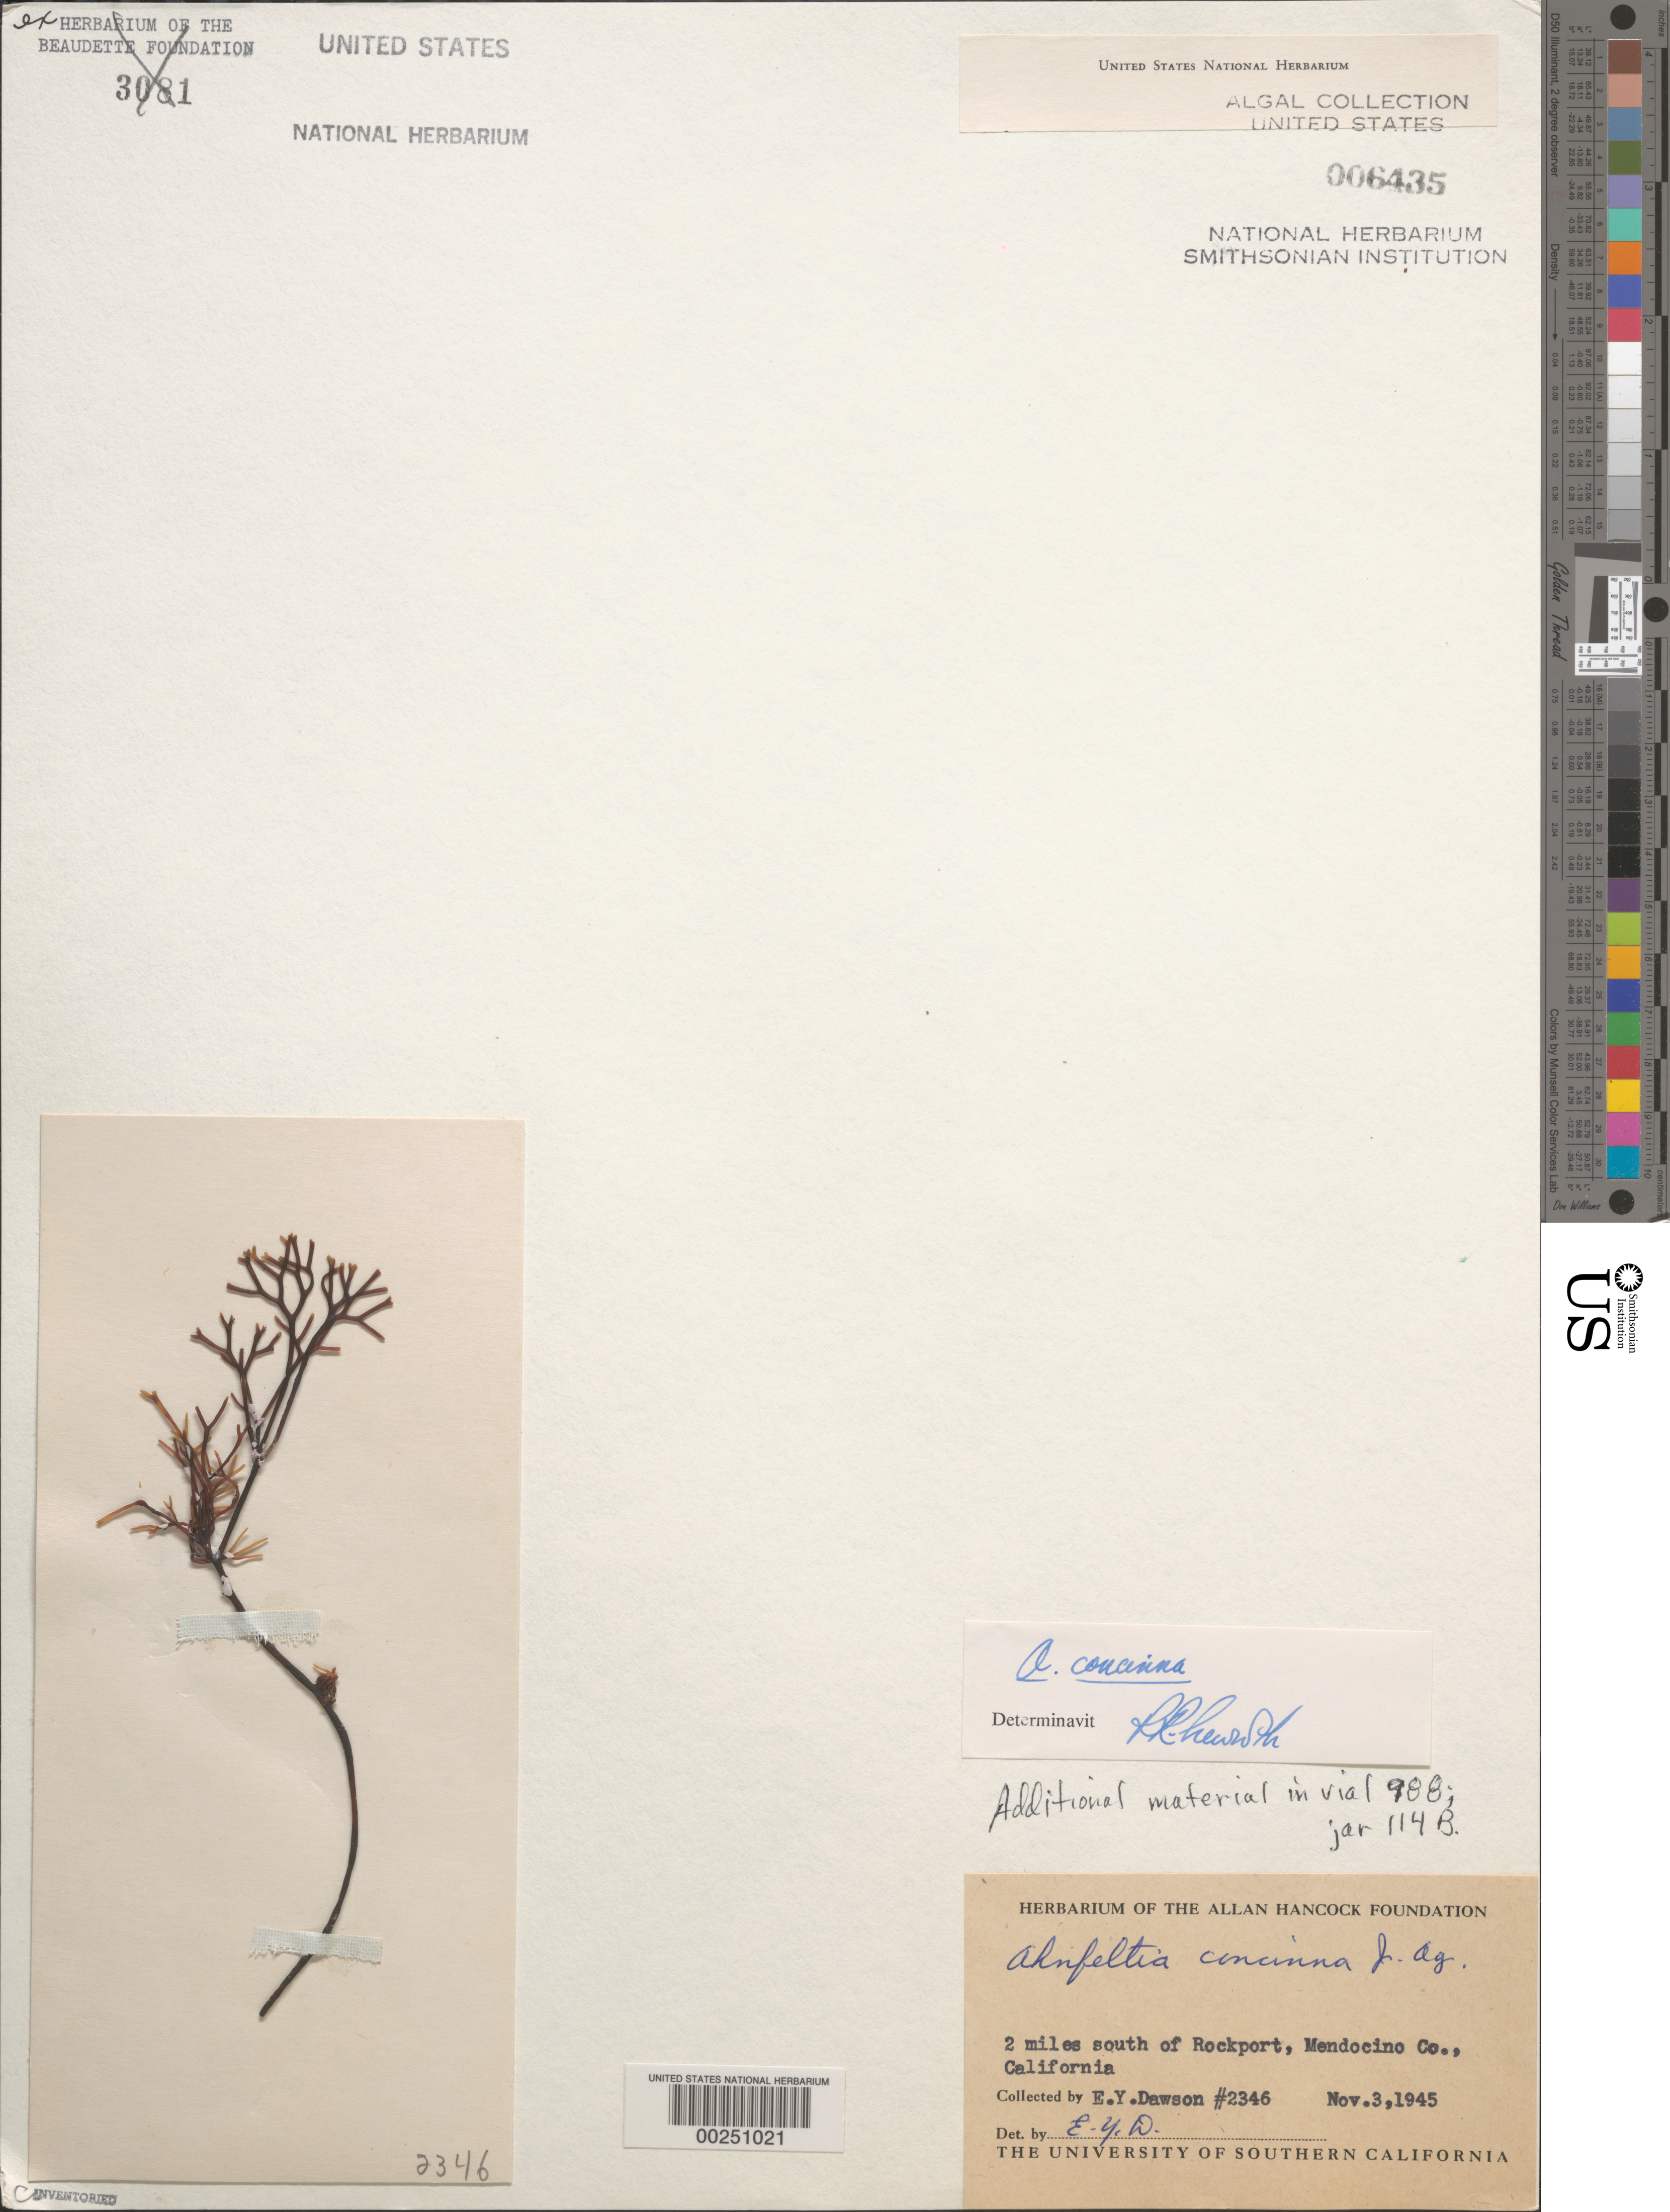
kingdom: Plantae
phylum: Rhodophyta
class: Florideophyceae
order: Gigartinales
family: Phyllophoraceae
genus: Gymnogongrus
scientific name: Gymnogongrus durvillei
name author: (Bory) M.S.Calderon & S.M. Boo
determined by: Algae name updating Project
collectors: E. Y. Dawson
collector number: EYD 2346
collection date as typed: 03 Nov 1945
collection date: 1945-11-03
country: United States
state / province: California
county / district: Mendocino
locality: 2 miles south of Rockport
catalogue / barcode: US 6435